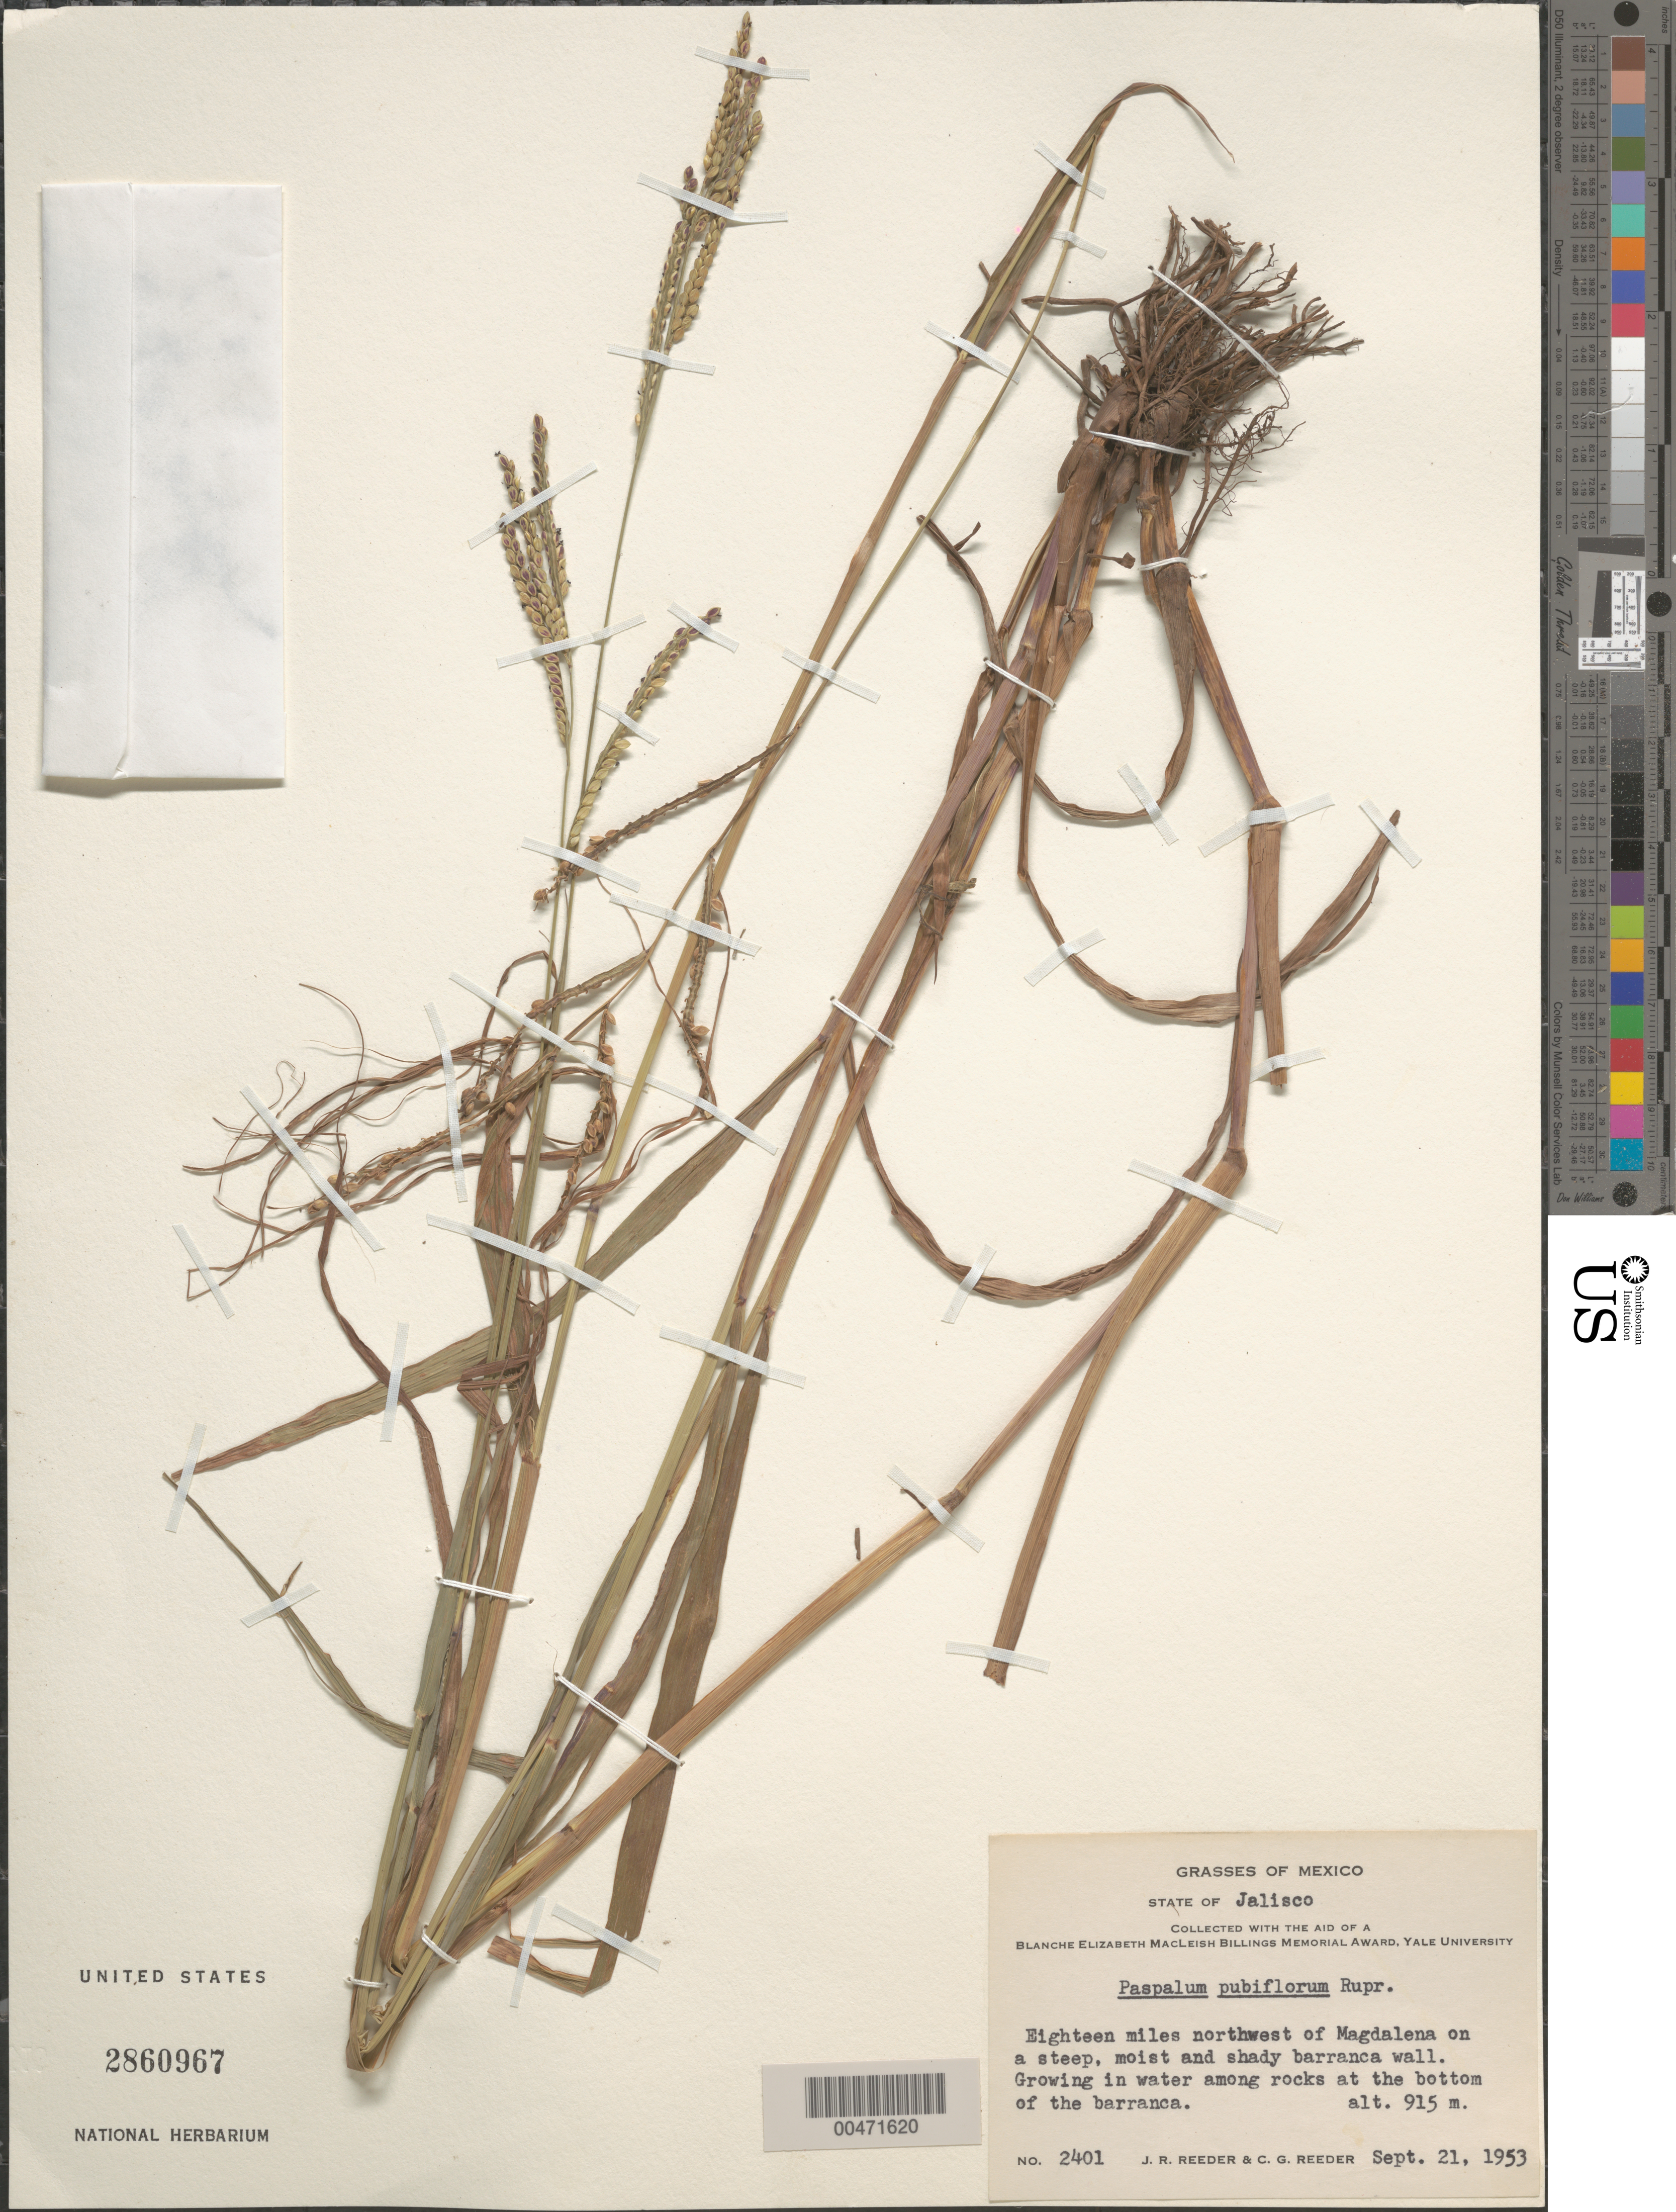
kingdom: Plantae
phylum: Tracheophyta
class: Liliopsida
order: Poales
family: Poaceae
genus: Paspalum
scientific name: Paspalum pubiflorum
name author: Rupr. ex E. Fourn.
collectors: J. R. Reeder & C. G. Reeder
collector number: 2401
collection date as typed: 21 Sep 1953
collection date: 1953-09-21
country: Mexico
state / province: Jalisco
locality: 18 mi NW of Magdalena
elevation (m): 915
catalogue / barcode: US 2860967